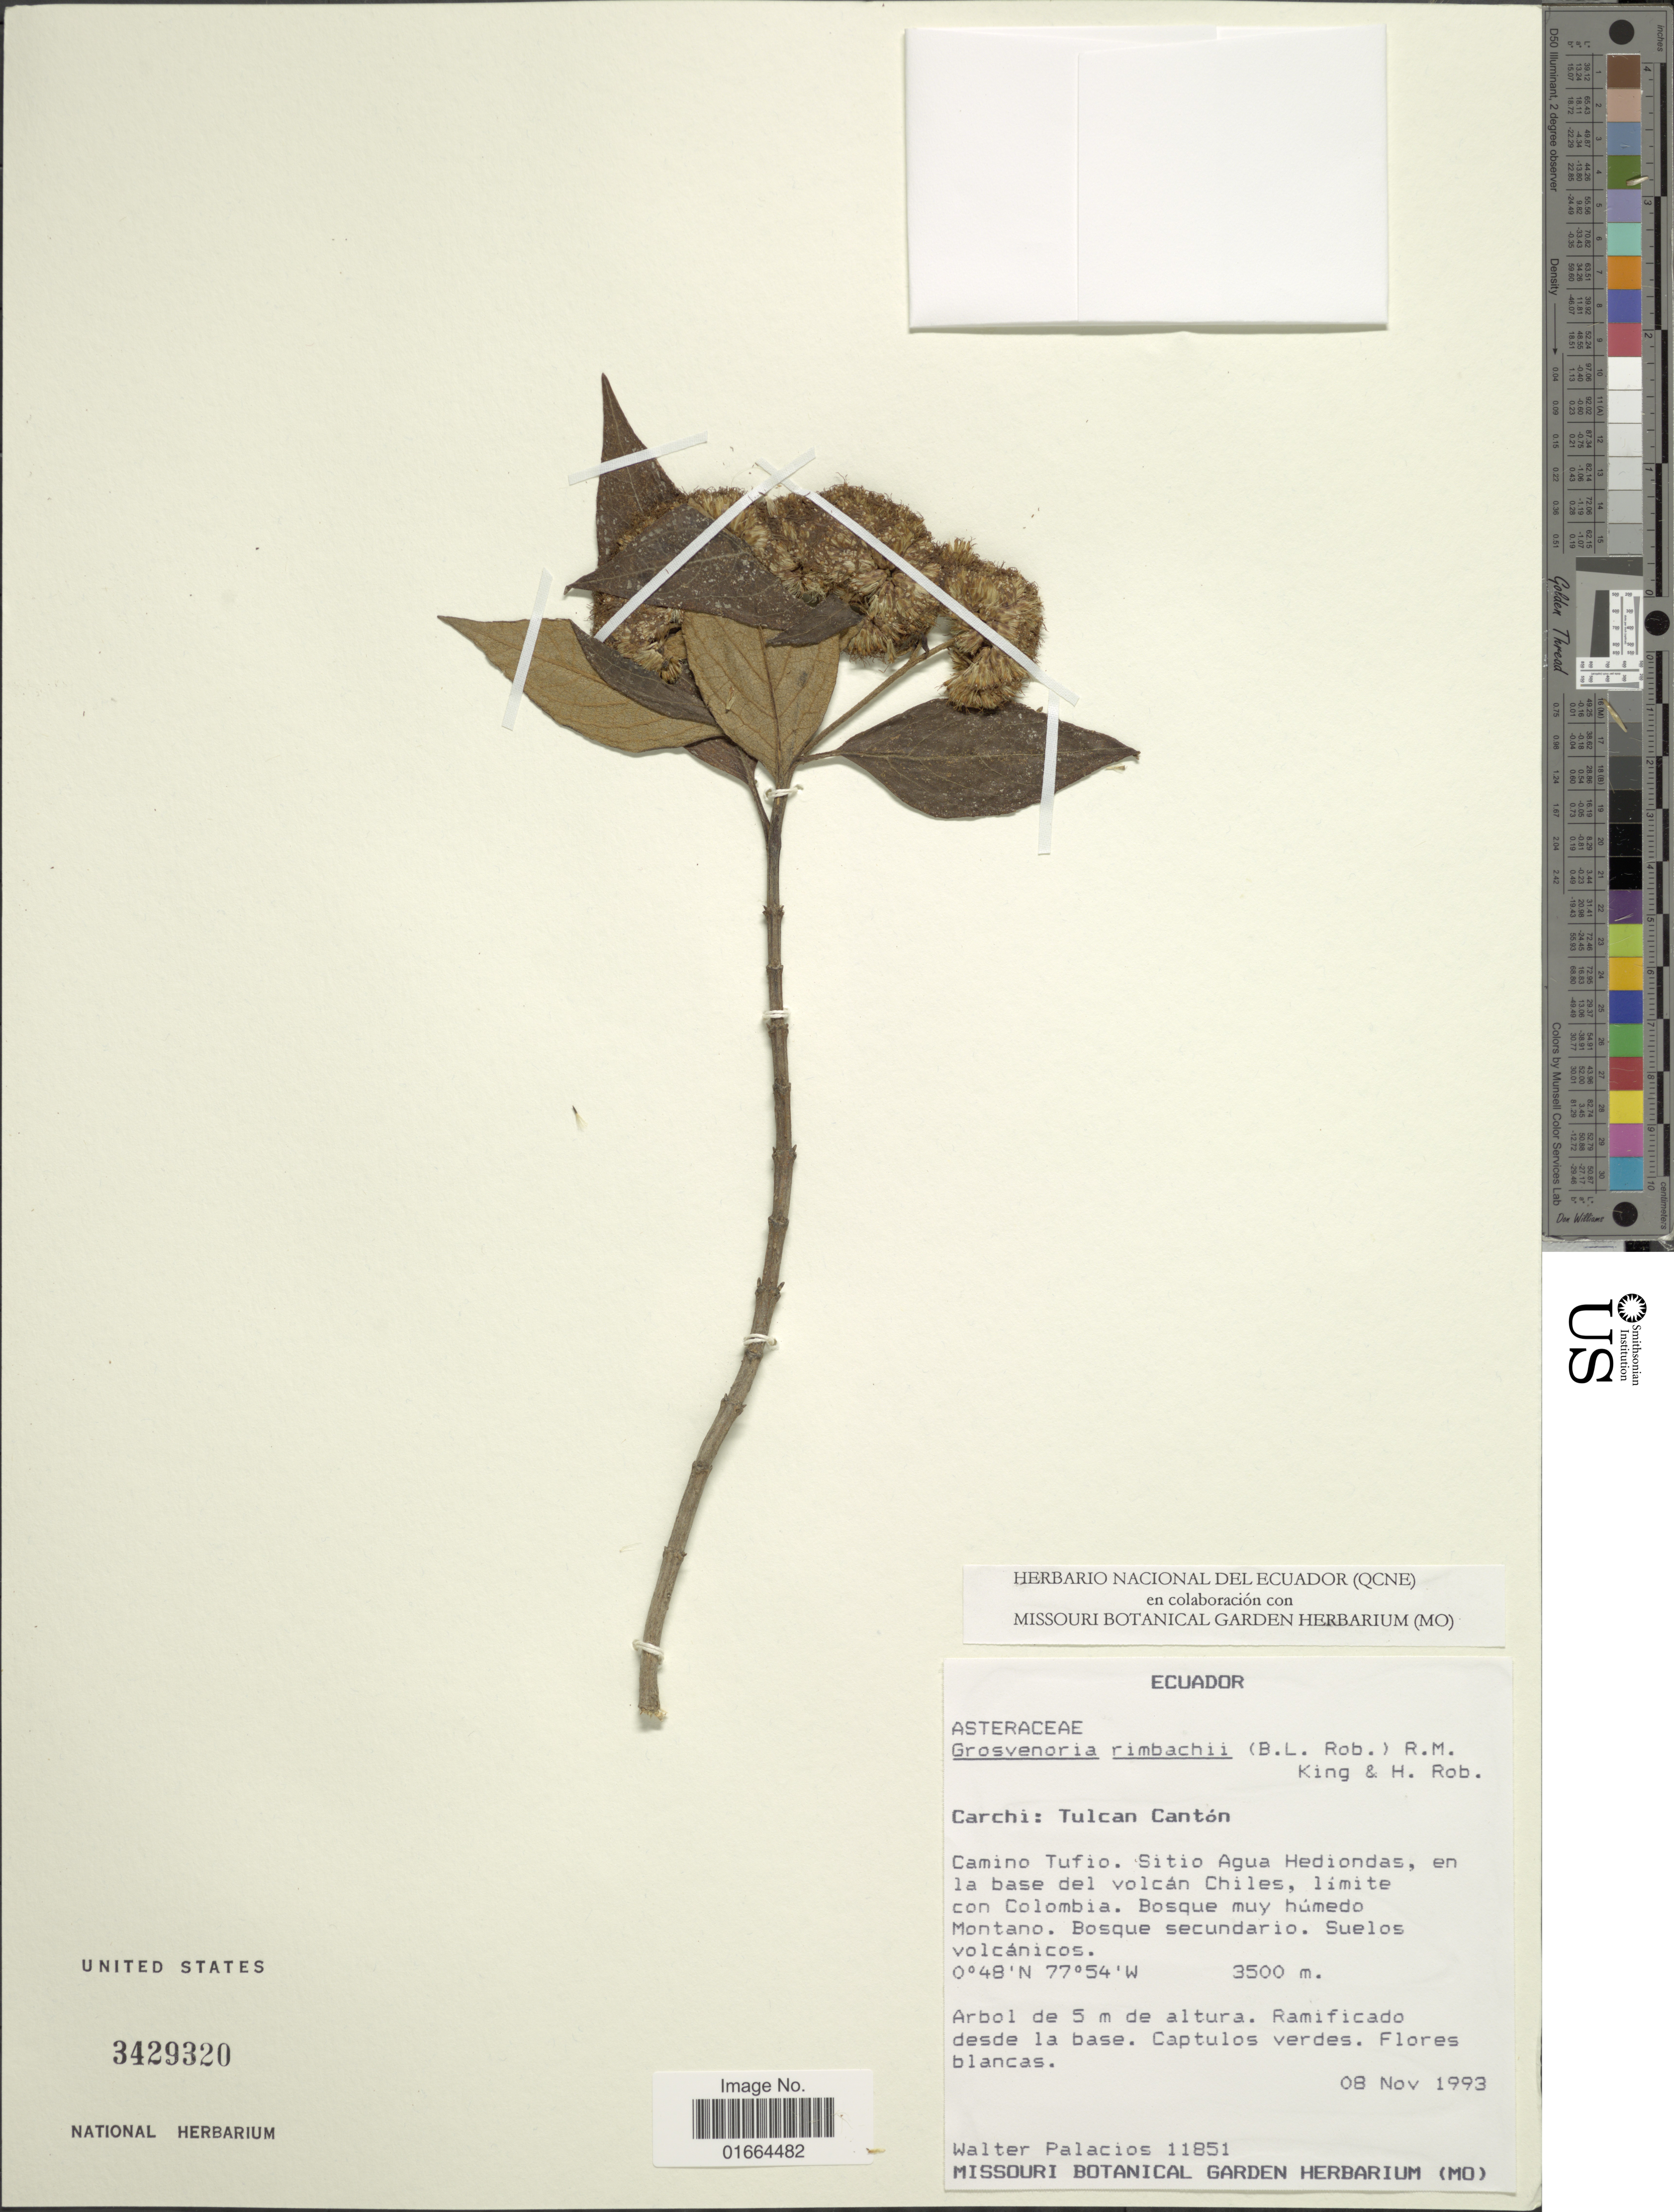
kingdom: Plantae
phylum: Tracheophyta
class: Magnoliopsida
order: Asterales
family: Asteraceae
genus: Grosvenoria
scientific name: Grosvenoria rimbachii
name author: (B.L. Rob.) R.M. King & H. Rob.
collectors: W. Palacios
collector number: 11851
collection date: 1993-11-08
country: Ecuador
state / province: Carchi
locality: Carchi: Tulcan Canton, Camino Tufio, Sitio Agua Hediondas, en la base del volcan Chiles, limite con Colombia, Bosque muy humedo Montano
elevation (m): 3500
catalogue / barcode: US 3429320